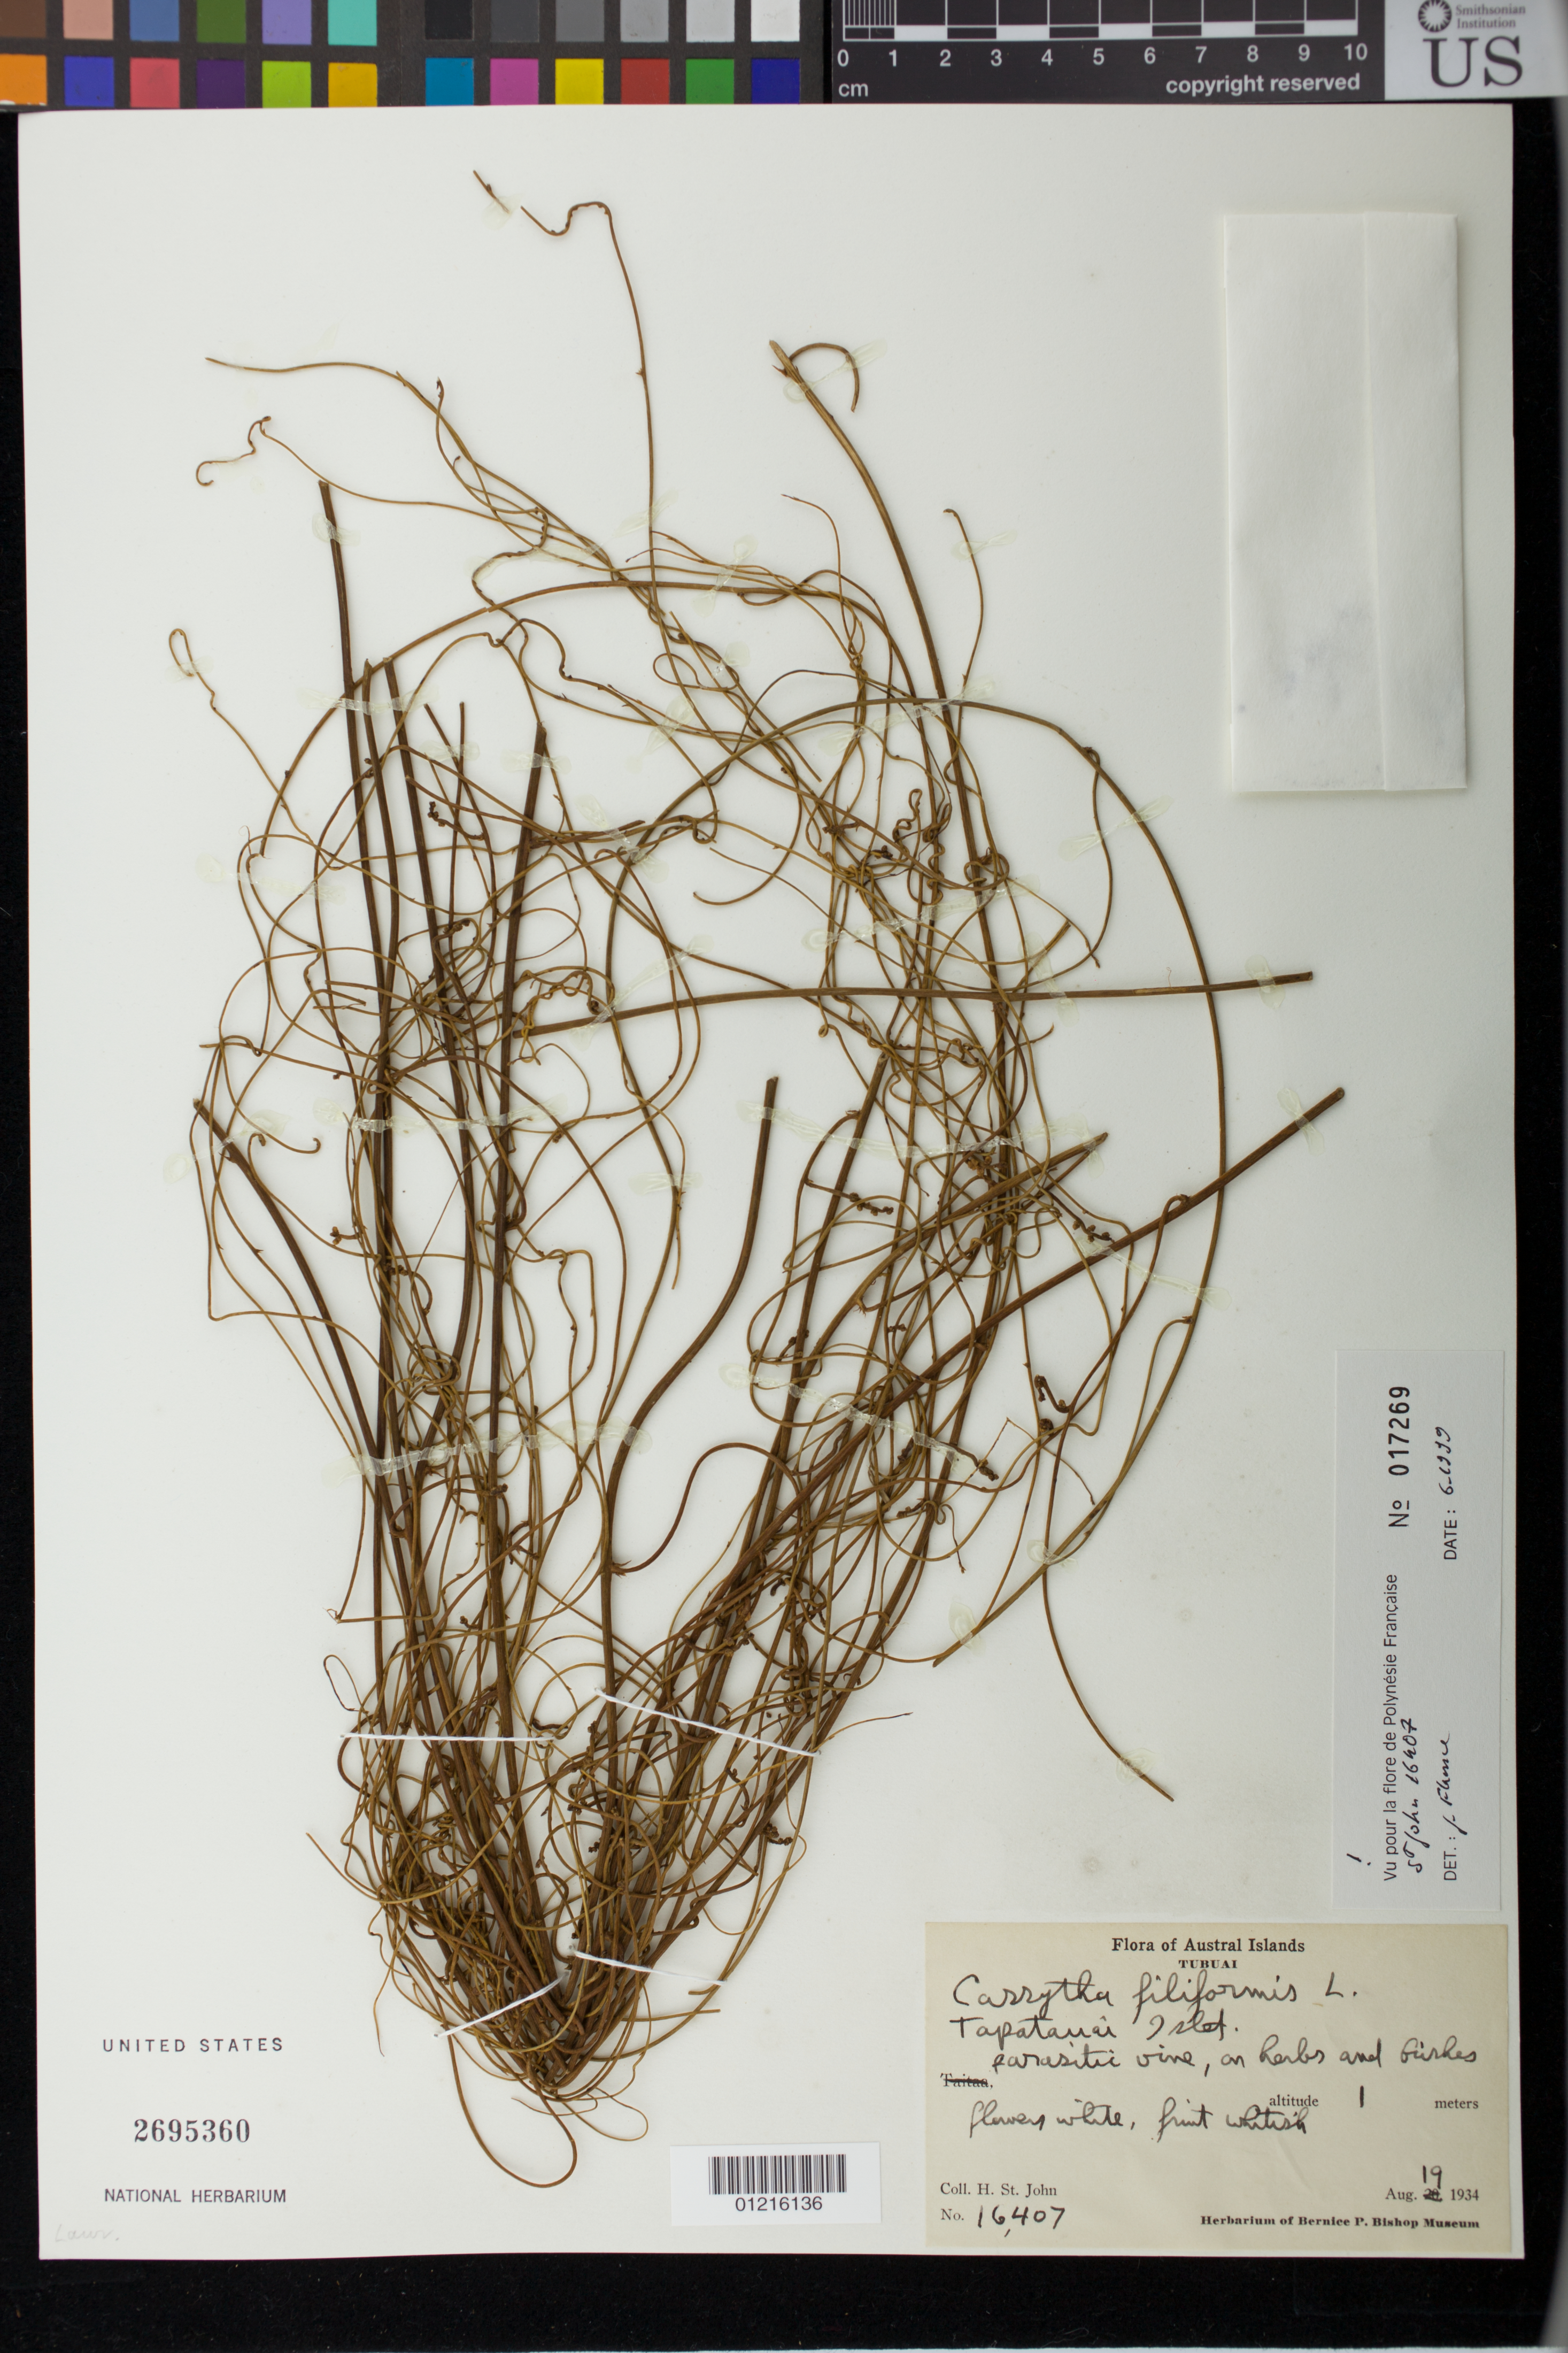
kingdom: Plantae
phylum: Tracheophyta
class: Magnoliopsida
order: Laurales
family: Lauraceae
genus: Cassytha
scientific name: Cassytha filiformis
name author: L.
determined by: Florence, J.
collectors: H. St. John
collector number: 16407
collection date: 1934-08-19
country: French Polynesia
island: Tubuai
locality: Tapotauai Islet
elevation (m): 1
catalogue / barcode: US 2695360